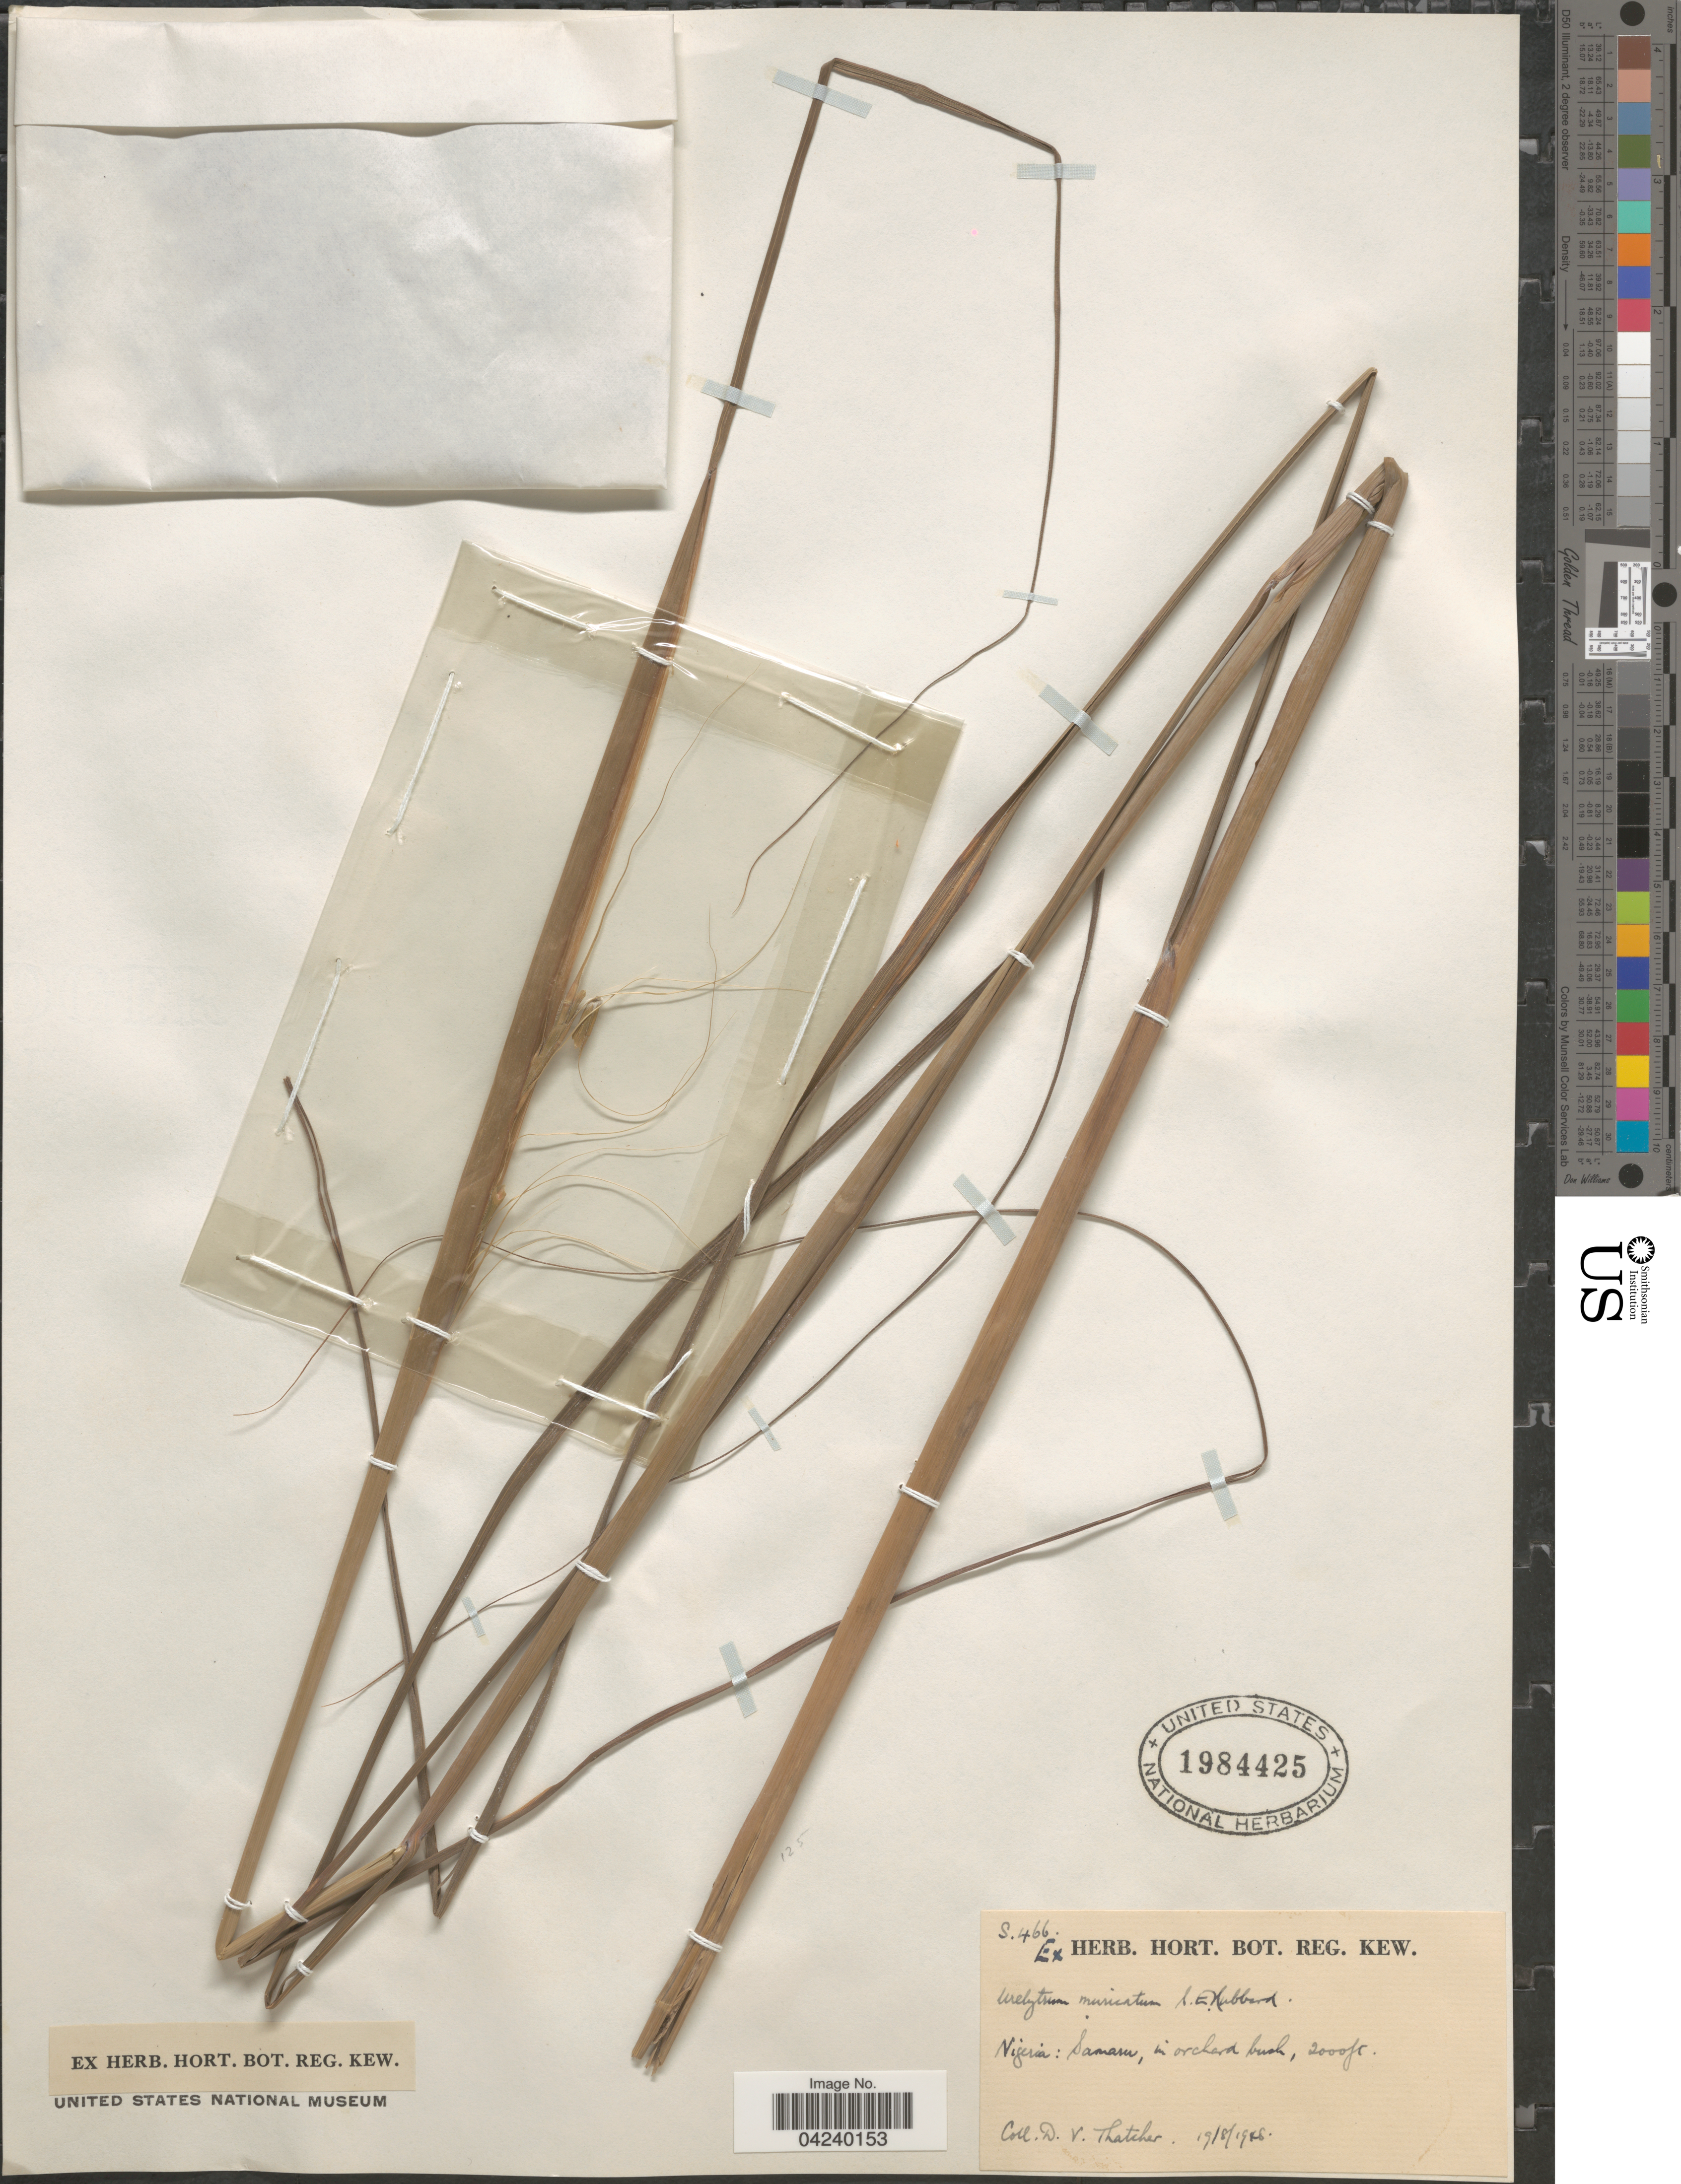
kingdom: Plantae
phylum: Tracheophyta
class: Liliopsida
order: Poales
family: Poaceae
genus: Urelytrum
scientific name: Urelytrum muricatum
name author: C. E. Hubb.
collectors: D. Thatcher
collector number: S466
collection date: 1946-08-19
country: Nigeria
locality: Samaru.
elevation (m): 610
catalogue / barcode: US 1984425